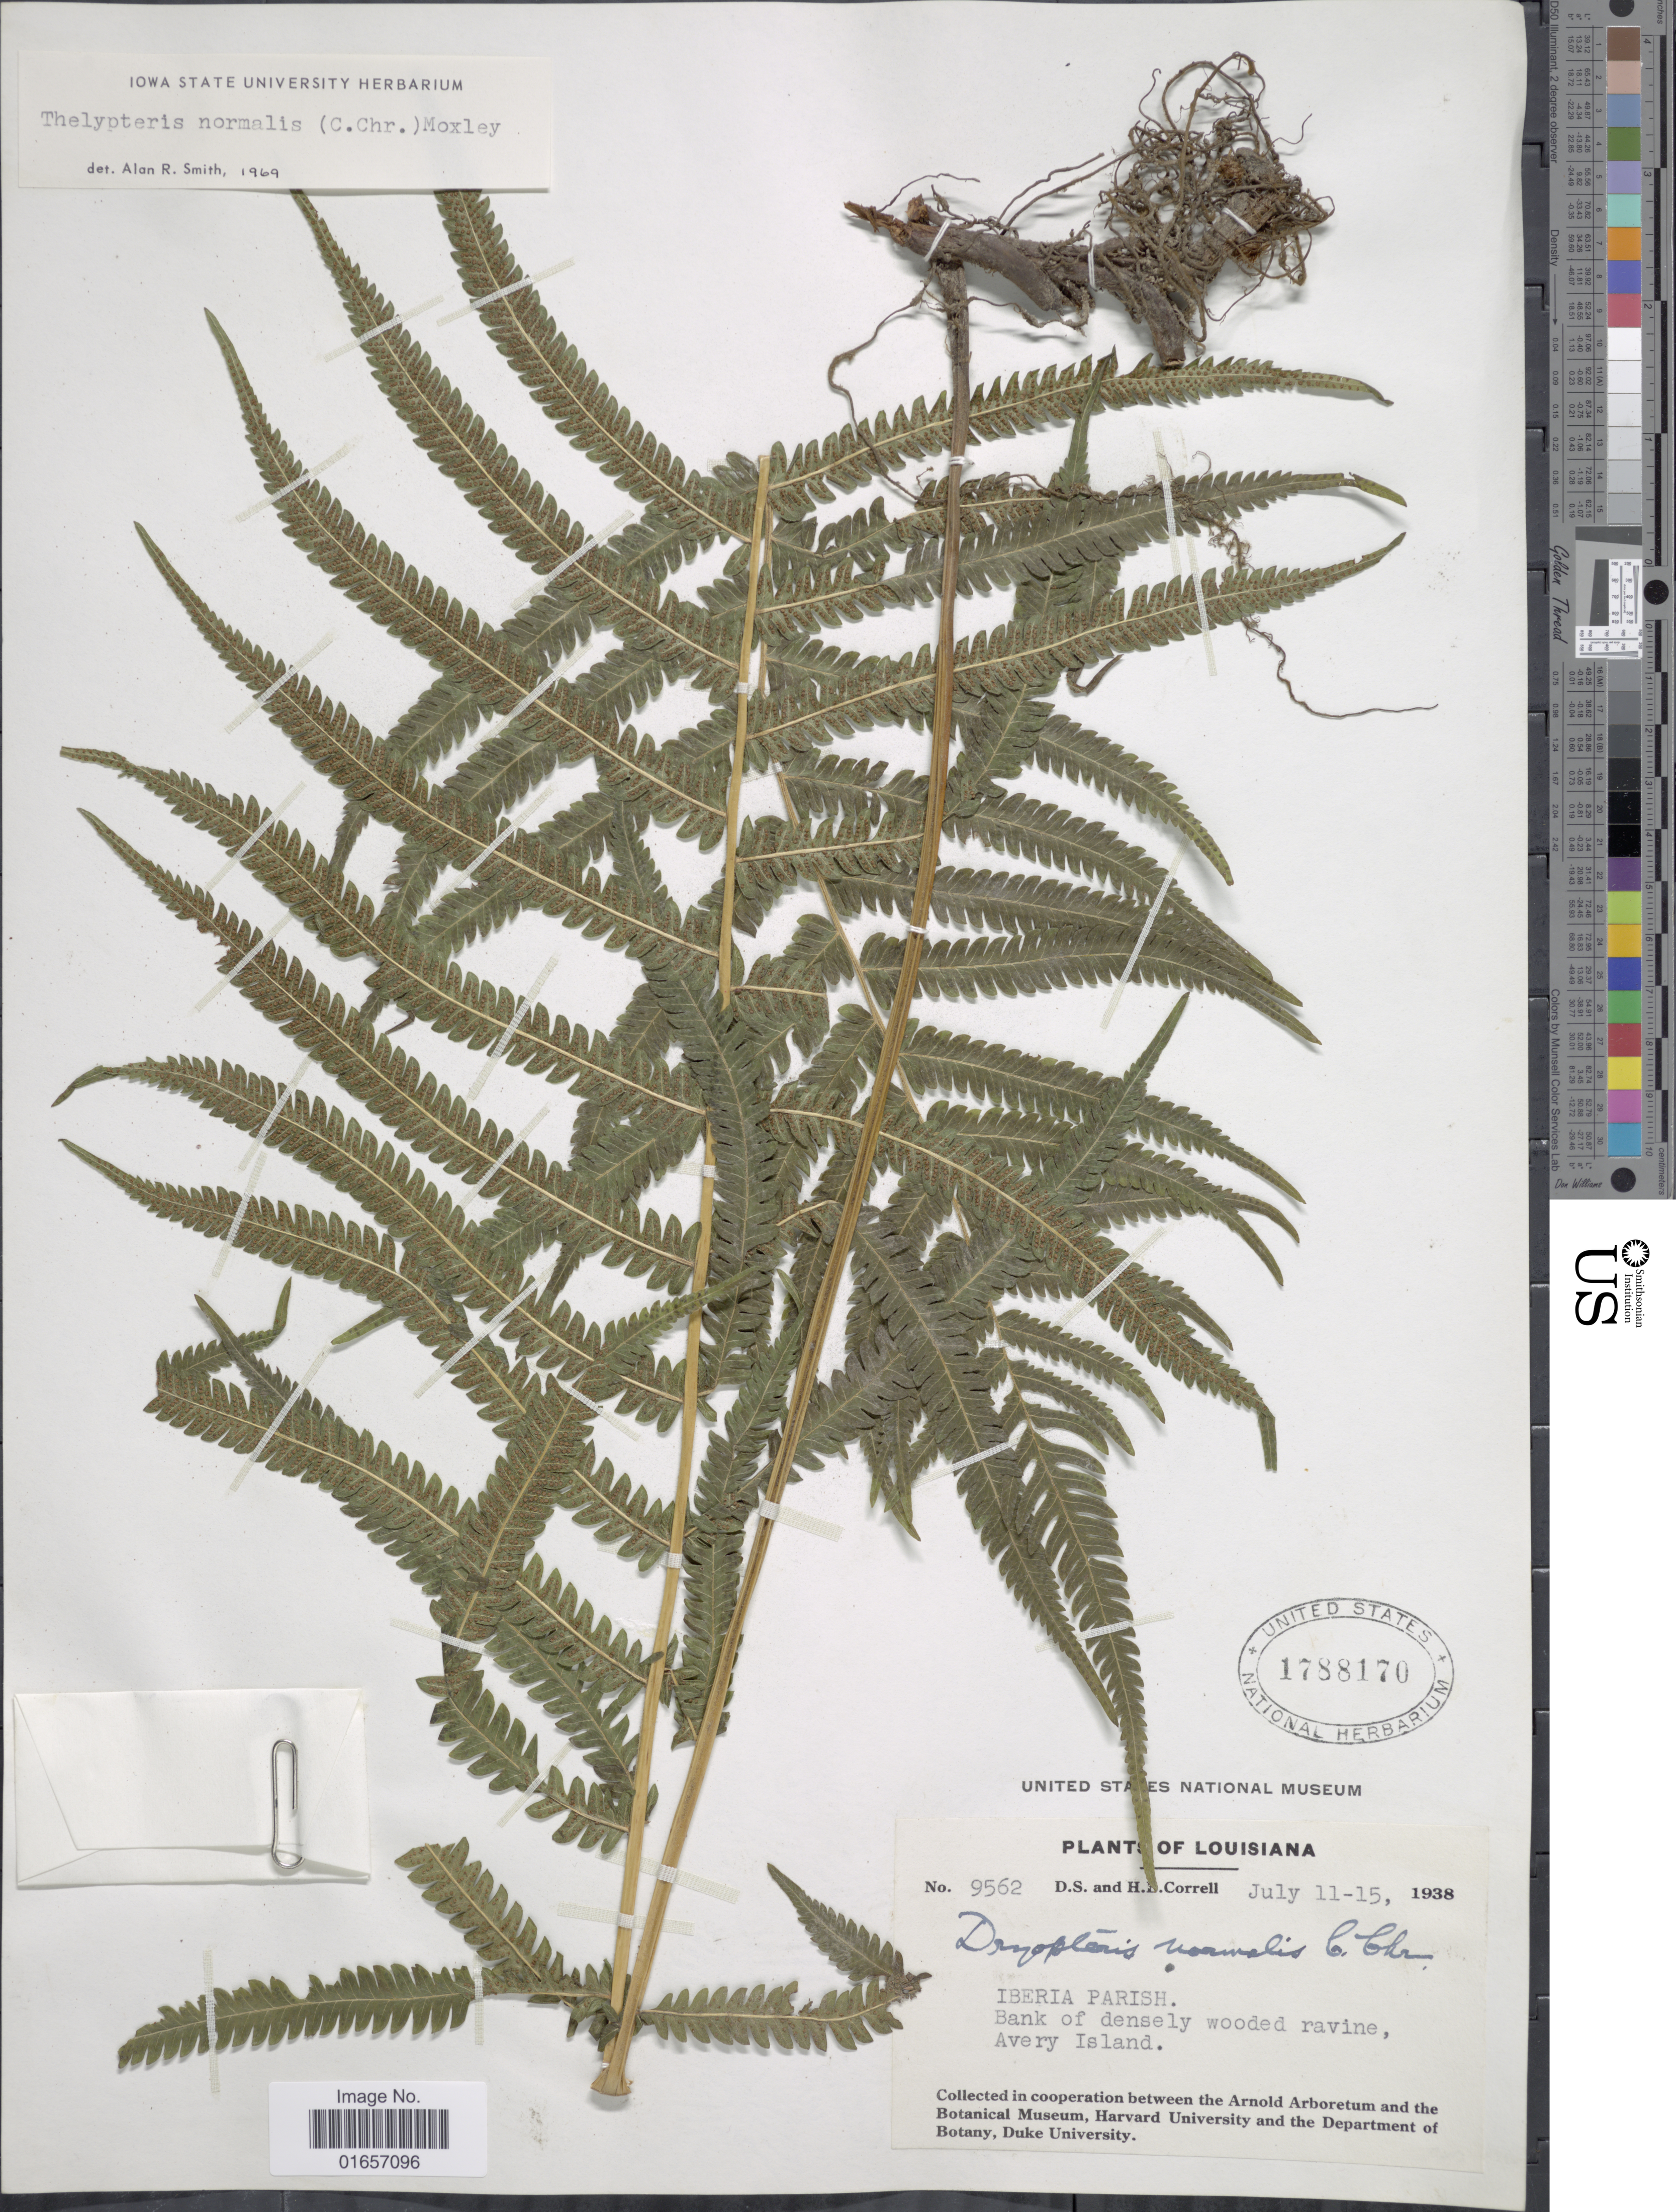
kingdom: Plantae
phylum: Tracheophyta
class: Polypodiopsida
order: Polypodiales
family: Thelypteridaceae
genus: Christella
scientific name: Christella kunthii comb. ined.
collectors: D. S. Correll & H. Correll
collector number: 9562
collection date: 1938-07-11/1938-07-15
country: United States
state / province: Louisiana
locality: Iberia Parish, Avery Island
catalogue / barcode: US 1788170